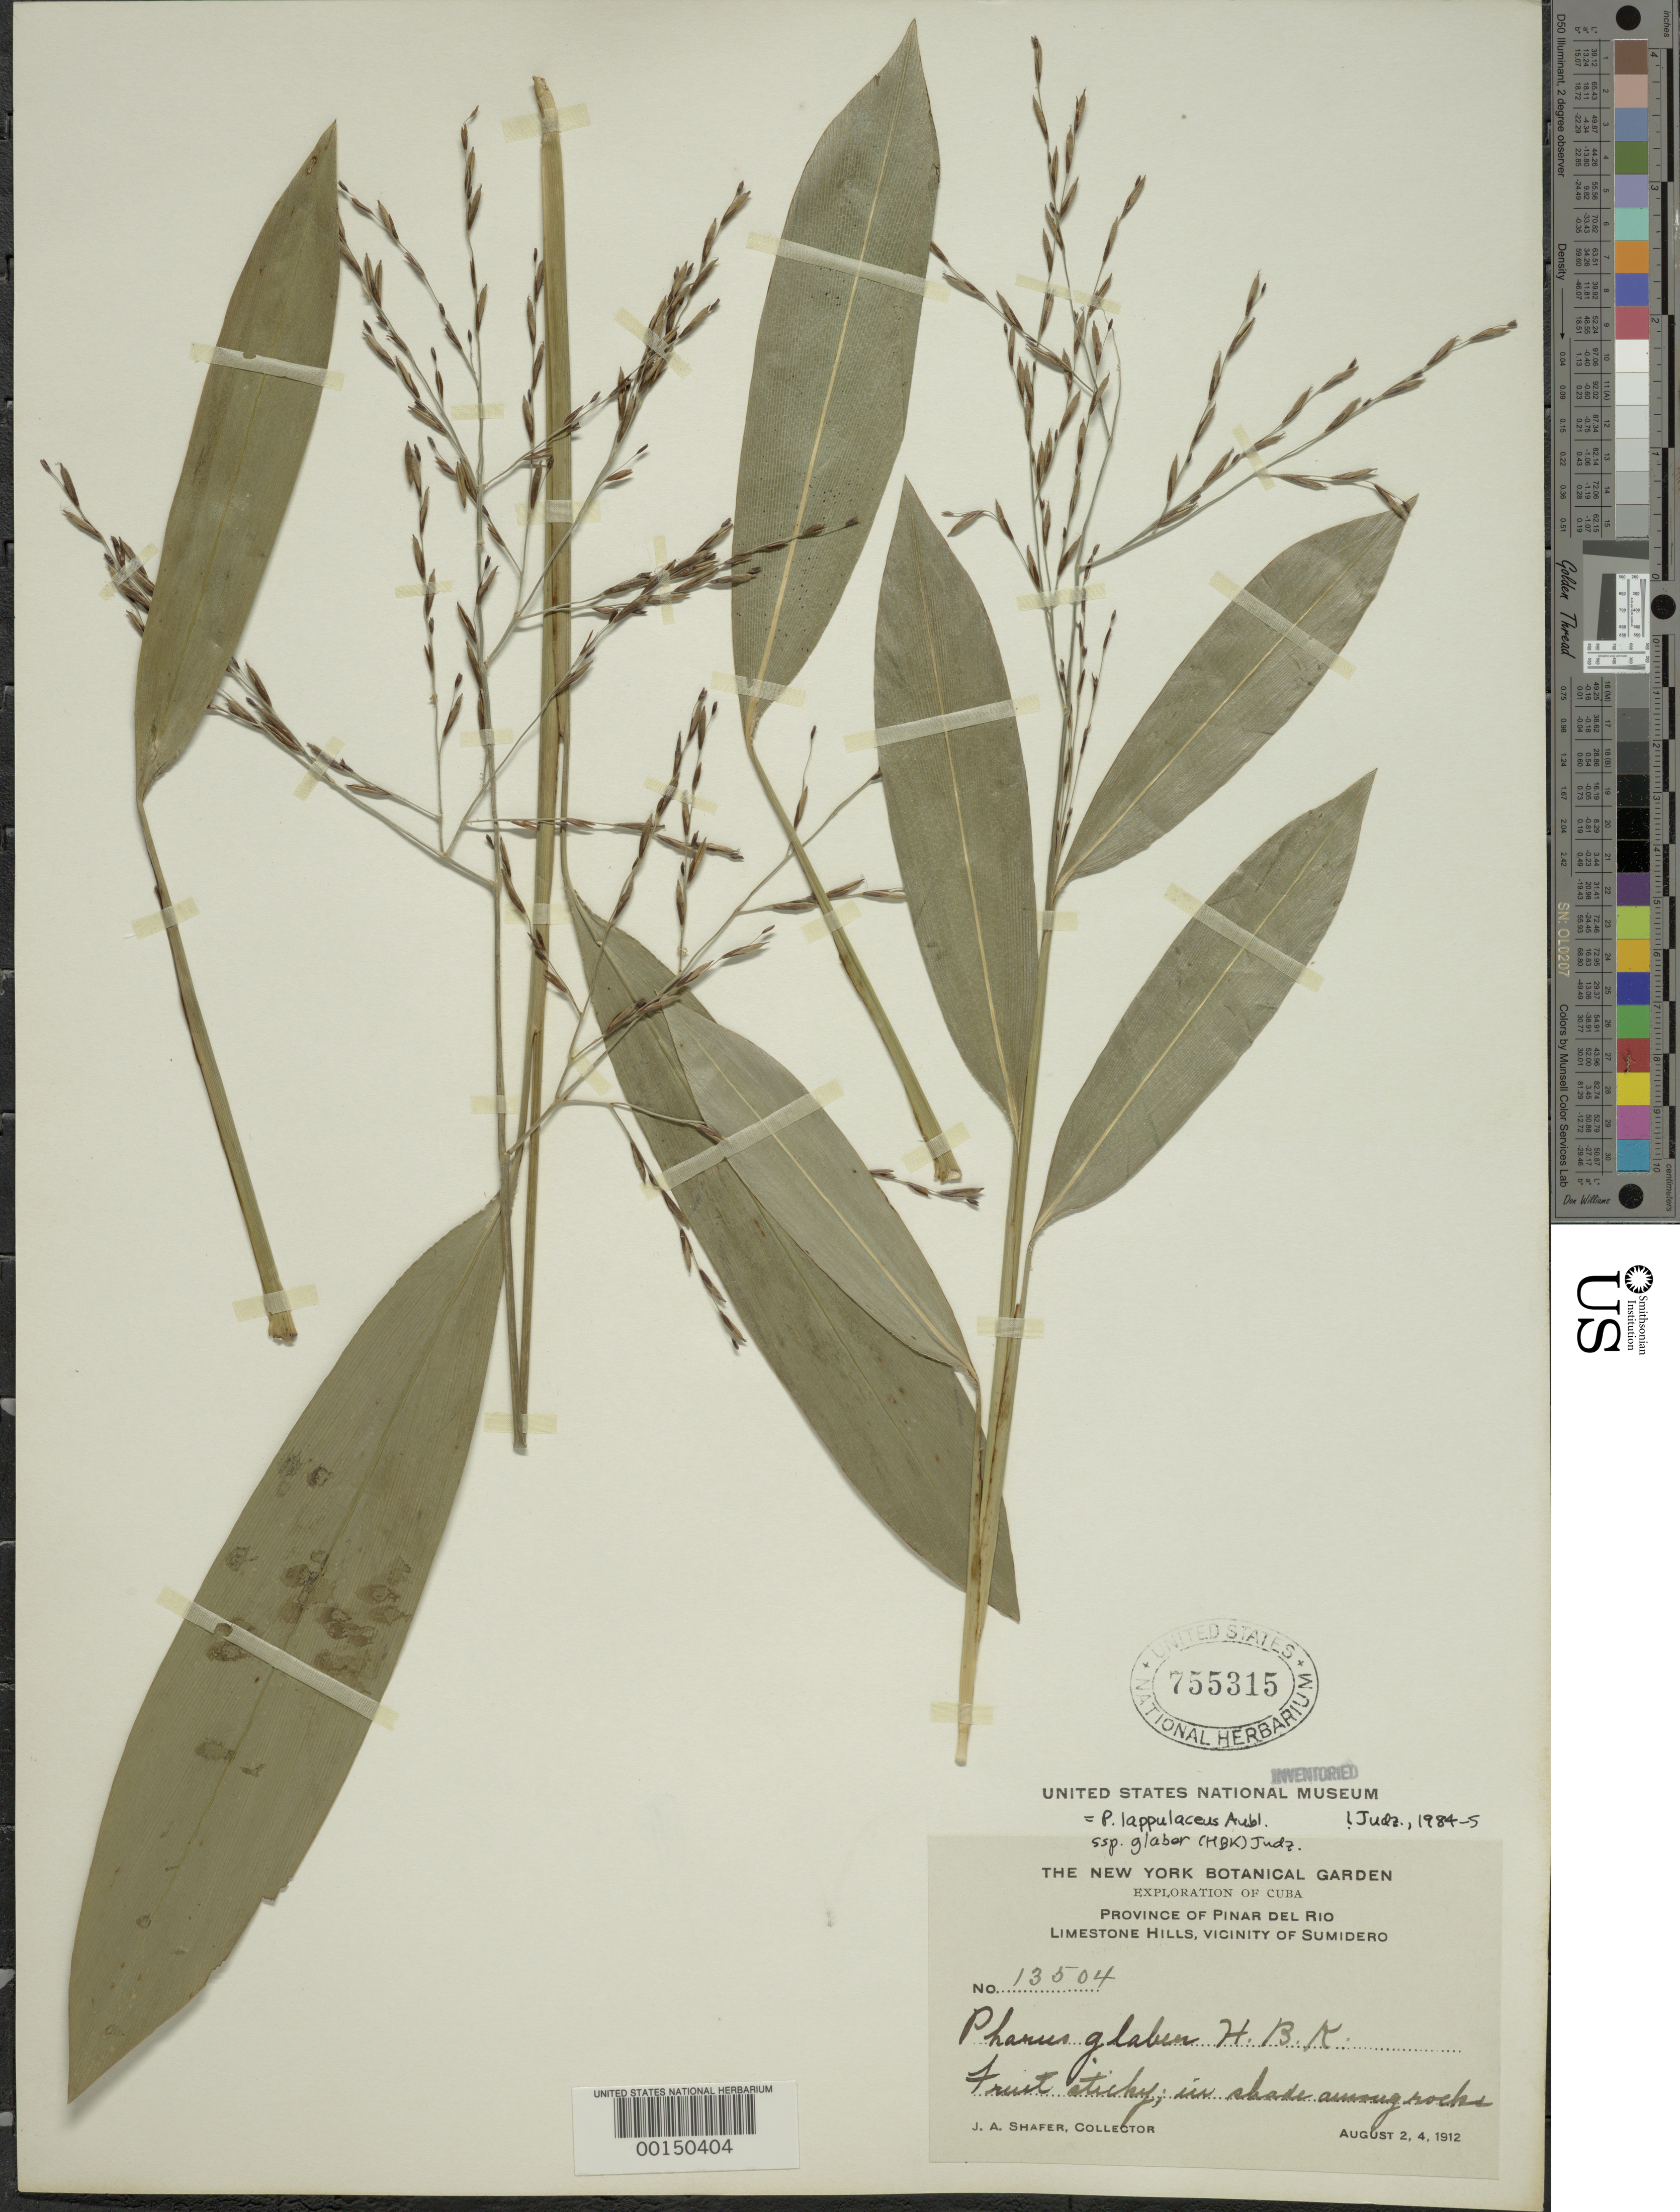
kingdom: Plantae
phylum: Tracheophyta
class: Liliopsida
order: Poales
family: Poaceae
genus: Pharus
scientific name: Pharus lappulaceus subsp. glaber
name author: (Kunth) Judz.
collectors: J. A. Shafer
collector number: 13504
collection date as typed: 02 Aug 1912 and 04 Aug 1912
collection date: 1912-08-02,1912-08-04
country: Cuba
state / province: Pinar del Río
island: Greater Antilles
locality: Vicinity of sumidero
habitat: Limestone hills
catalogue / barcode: US 755315